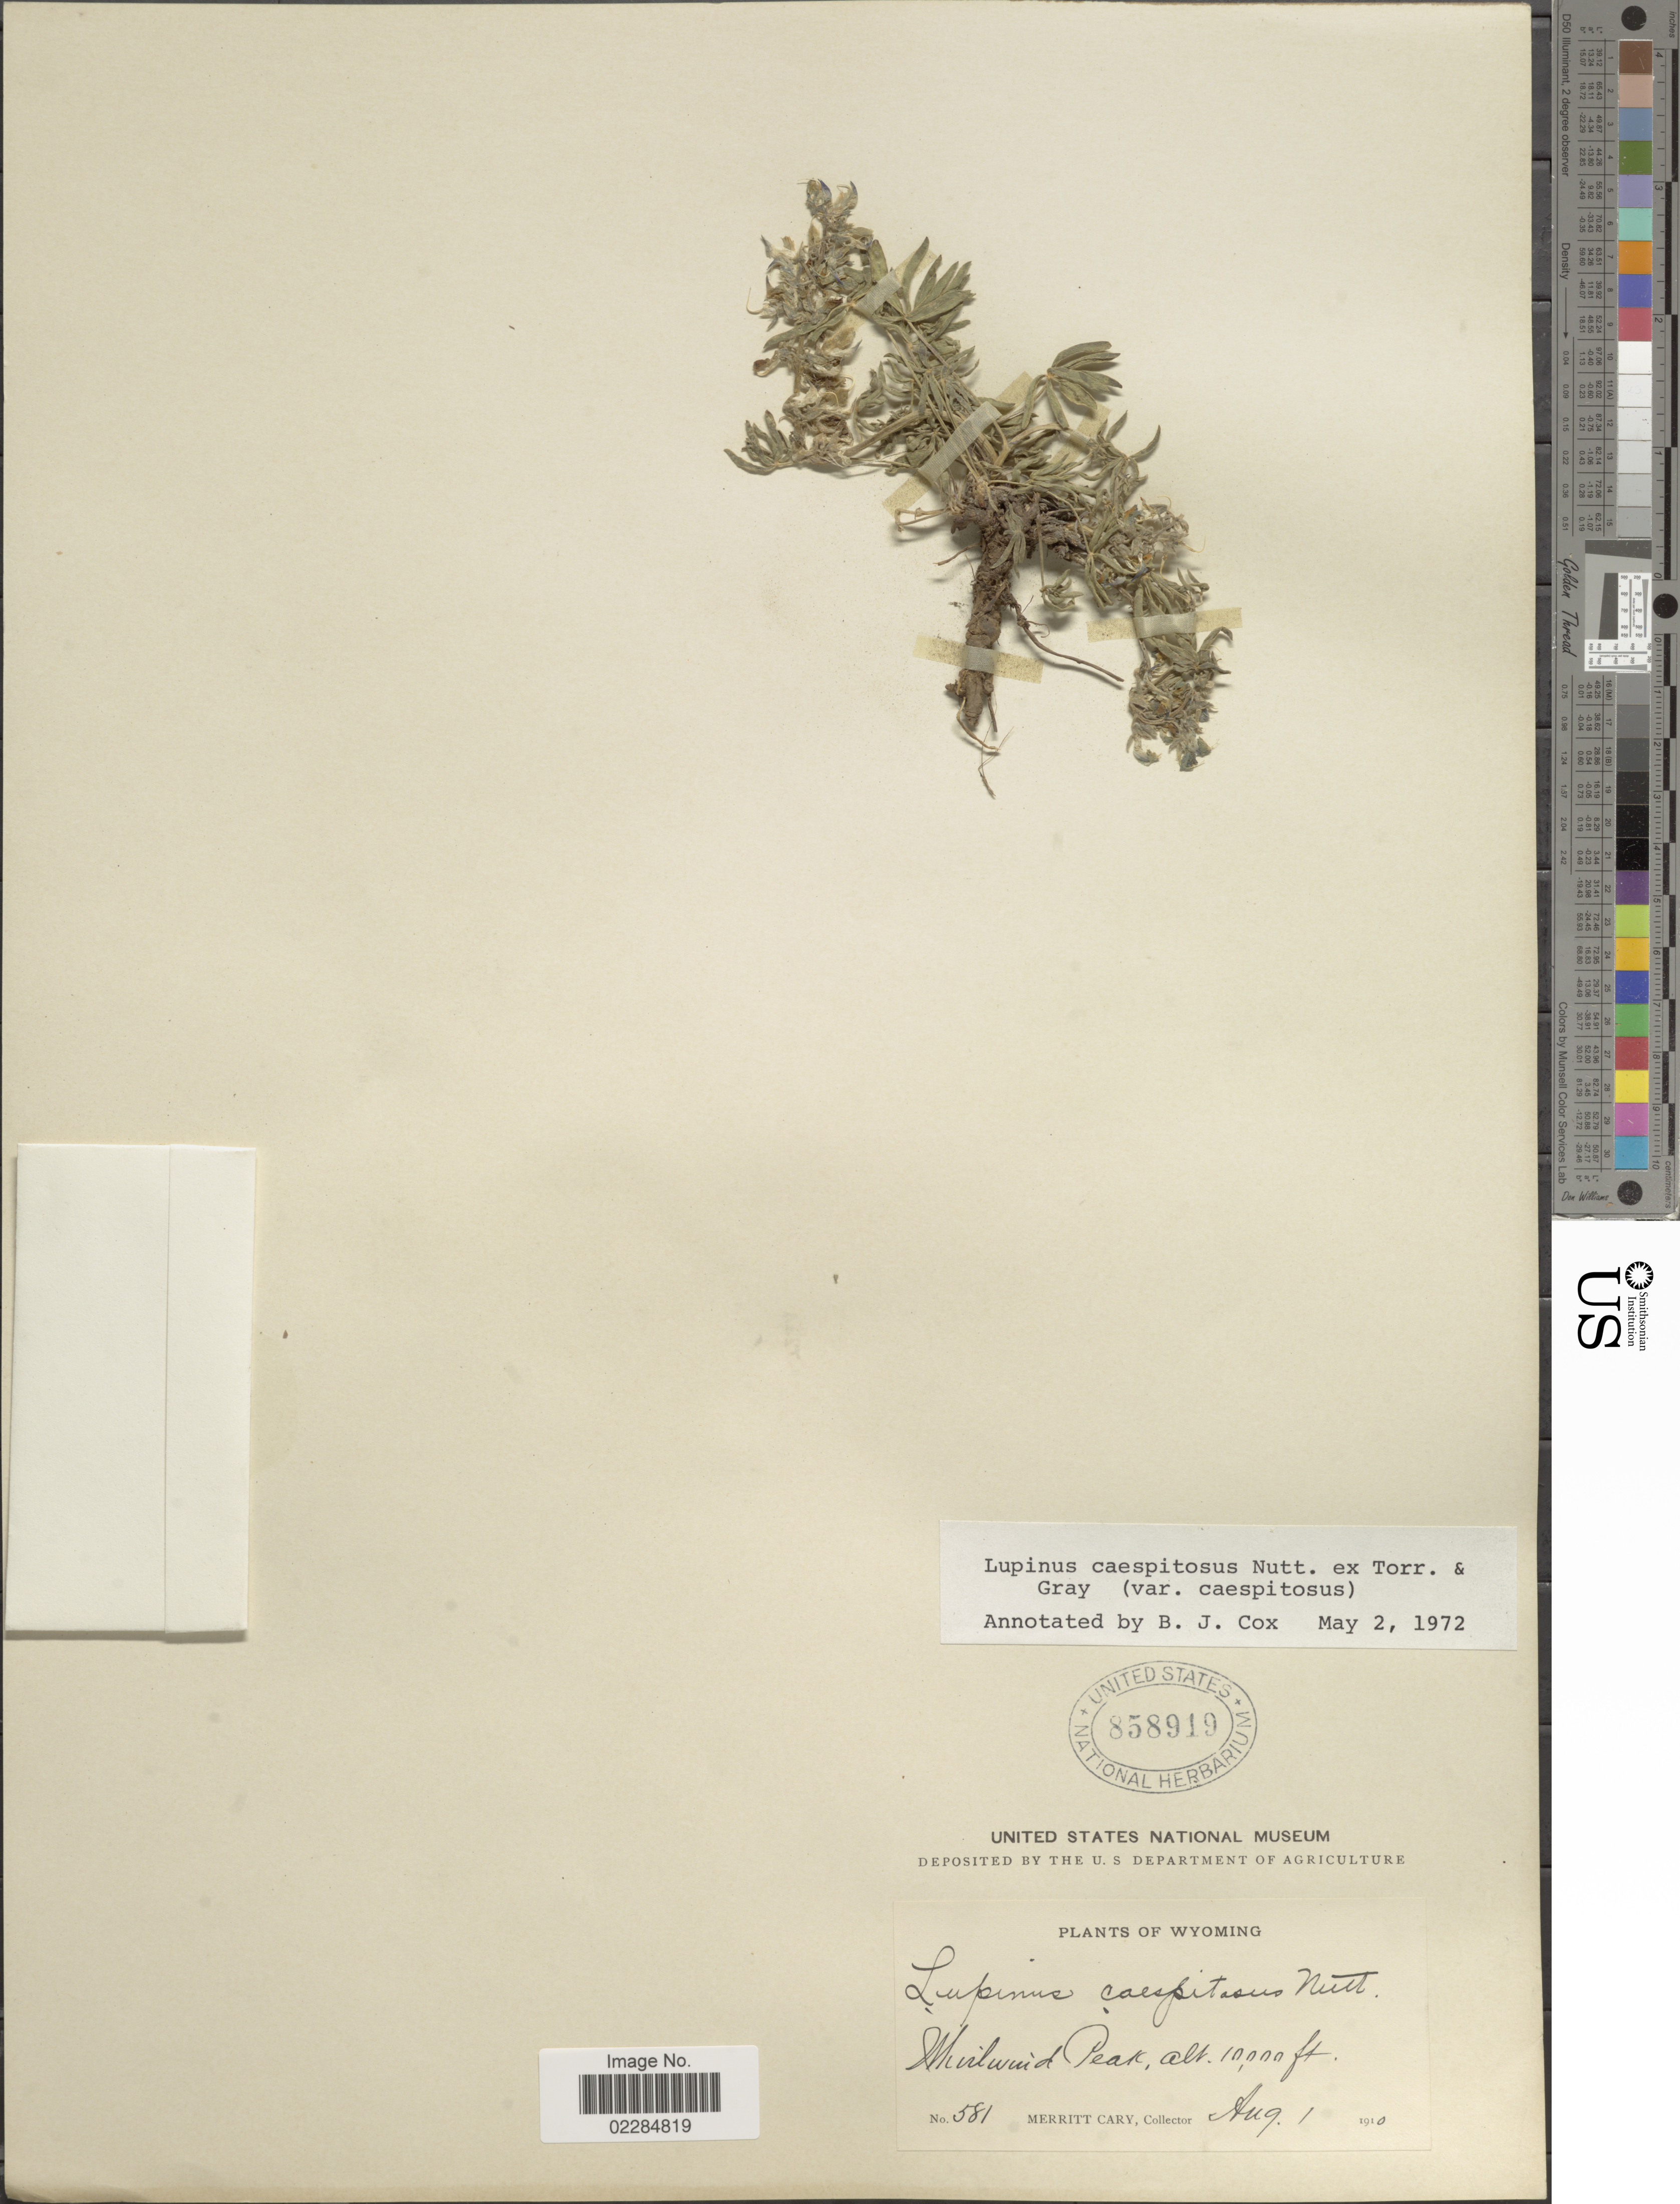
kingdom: Plantae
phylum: Tracheophyta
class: Magnoliopsida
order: Fabales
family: Fabaceae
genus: Lupinus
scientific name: Lupinus caespitosus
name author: Nutt.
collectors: M. Cary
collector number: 581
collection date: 1910-08-01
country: United States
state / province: Wyoming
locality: Whirlwind Peak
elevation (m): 3048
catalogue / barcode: US 858919